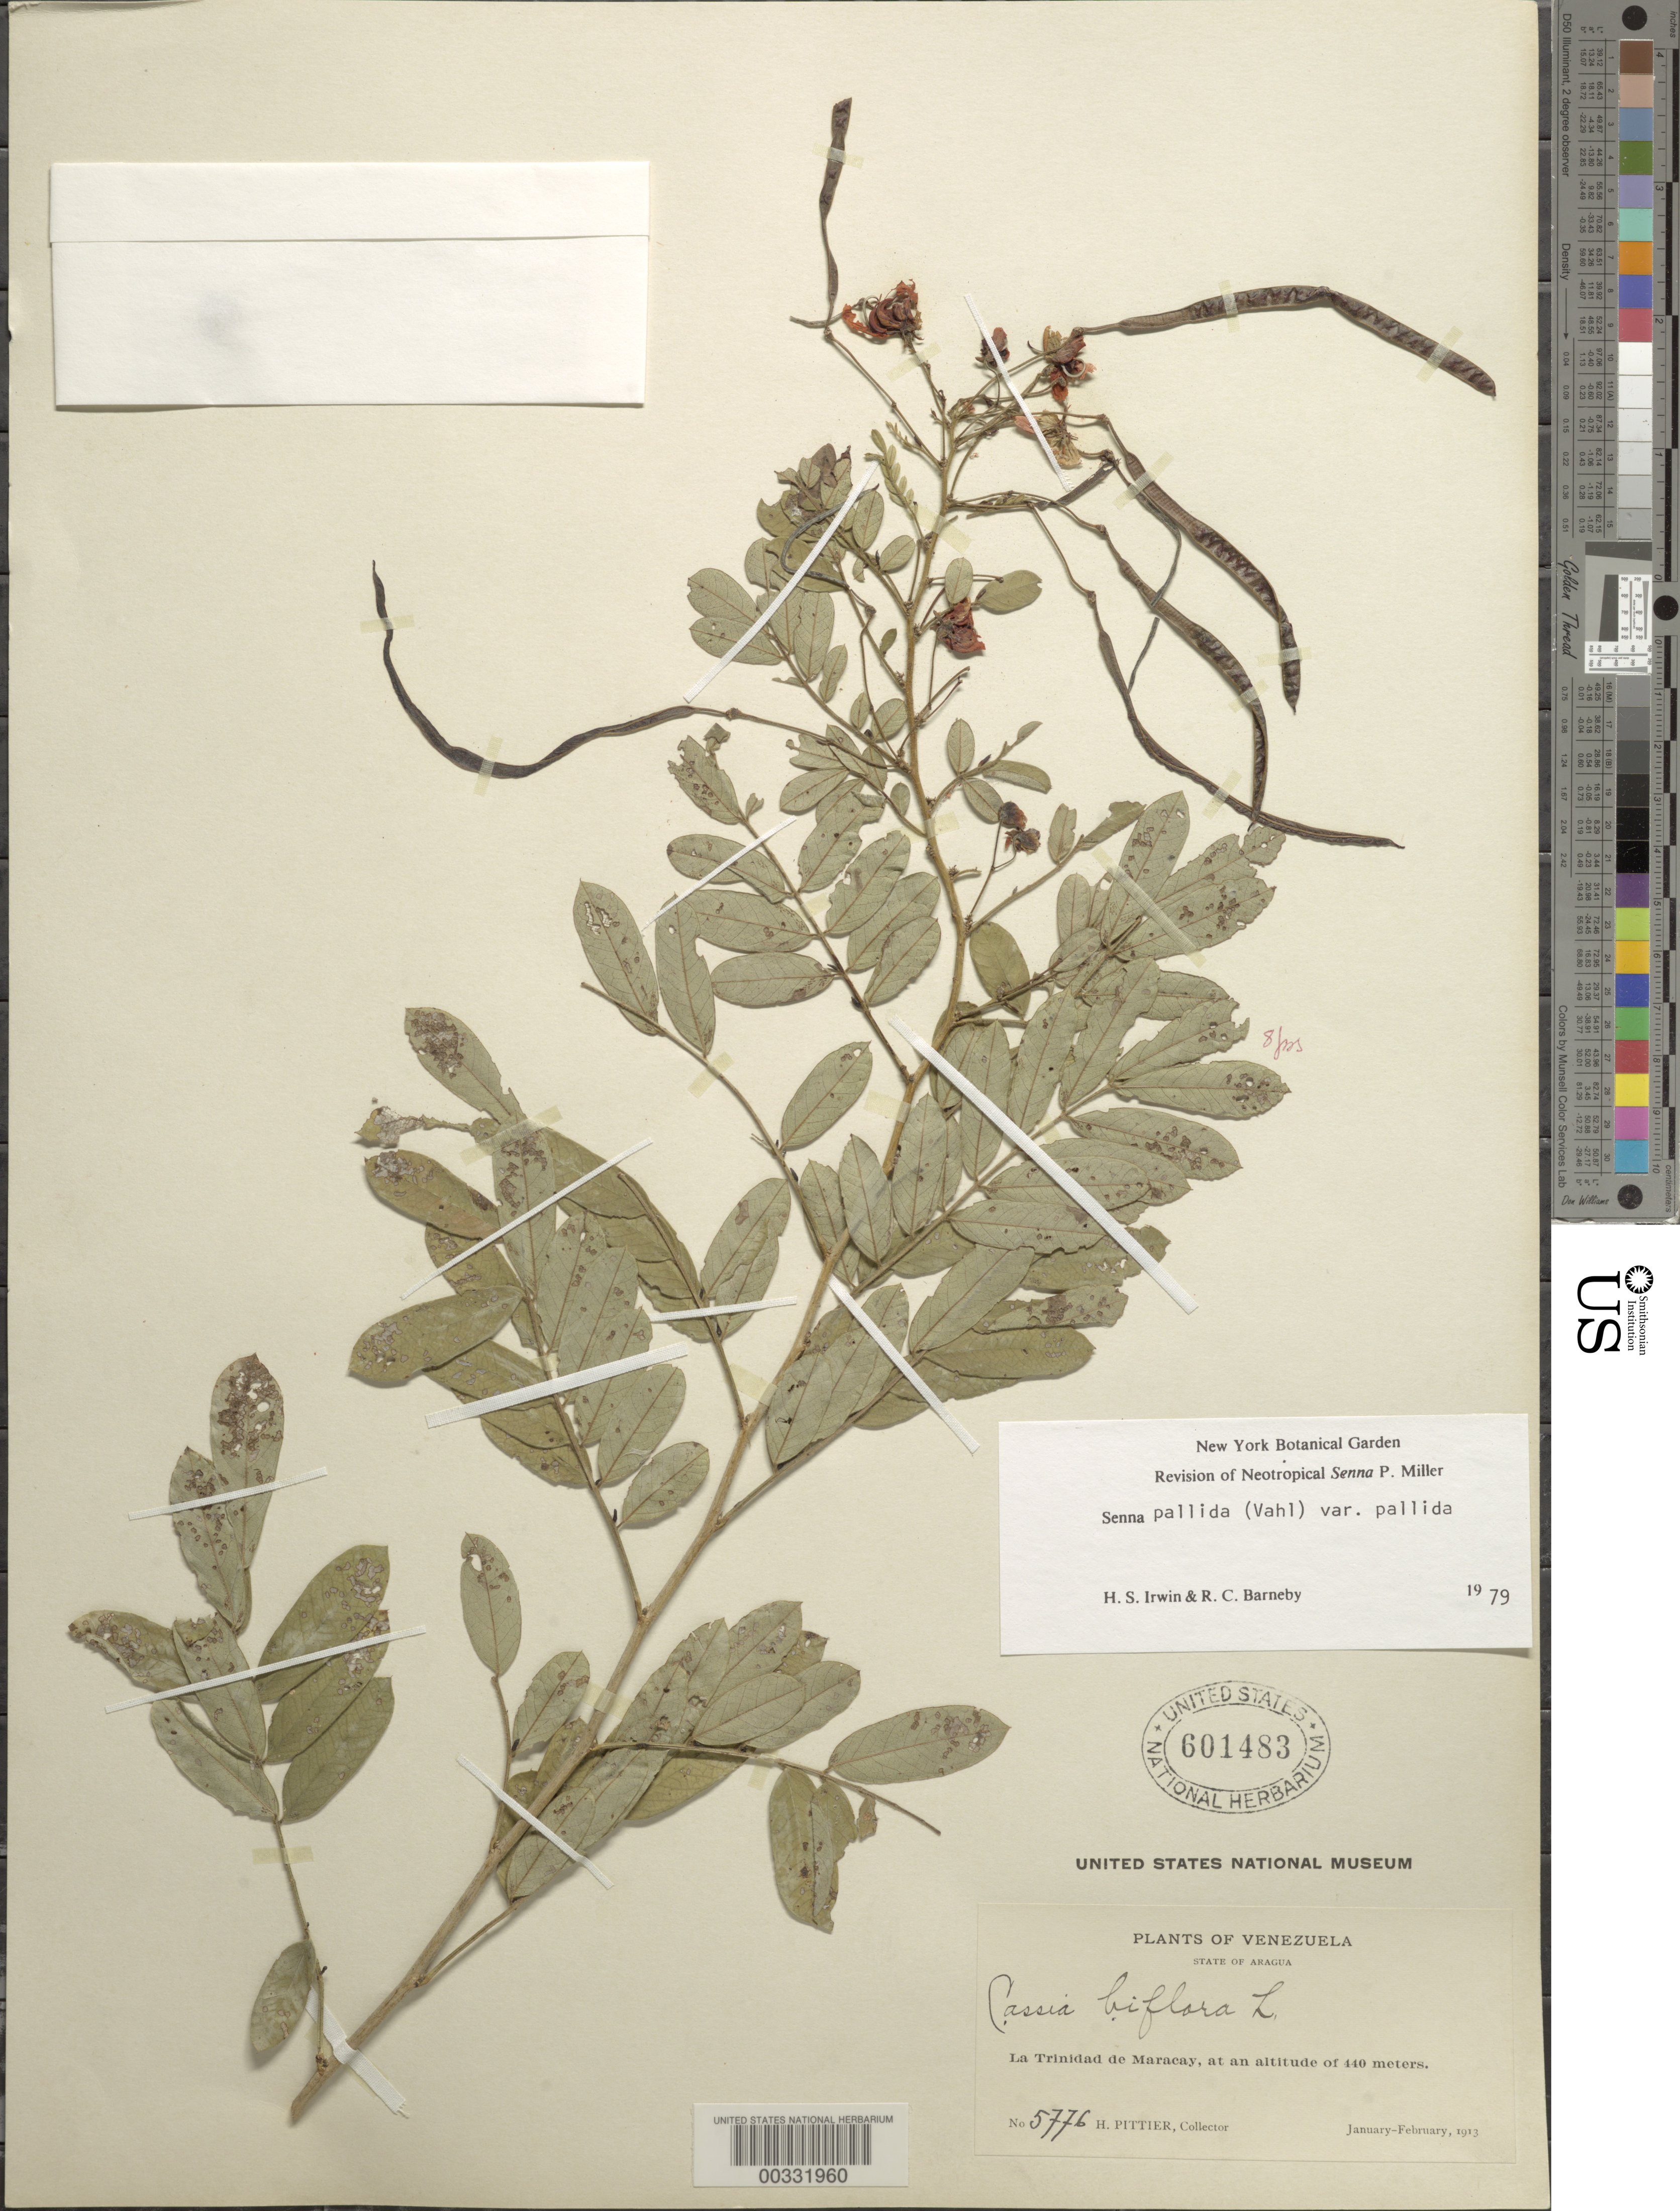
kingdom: Plantae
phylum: Tracheophyta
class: Magnoliopsida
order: Fabales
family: Fabaceae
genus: Senna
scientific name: Senna pallida var. pallida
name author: (Vahl) H.S. Irwin & Barneby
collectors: H. F. Pittier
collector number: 5776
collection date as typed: Jan 1913 to -- Feb 1913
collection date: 1913-01/1913-02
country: Venezuela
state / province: Aragua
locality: La trinidad de maracay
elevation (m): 440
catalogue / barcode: US 601483